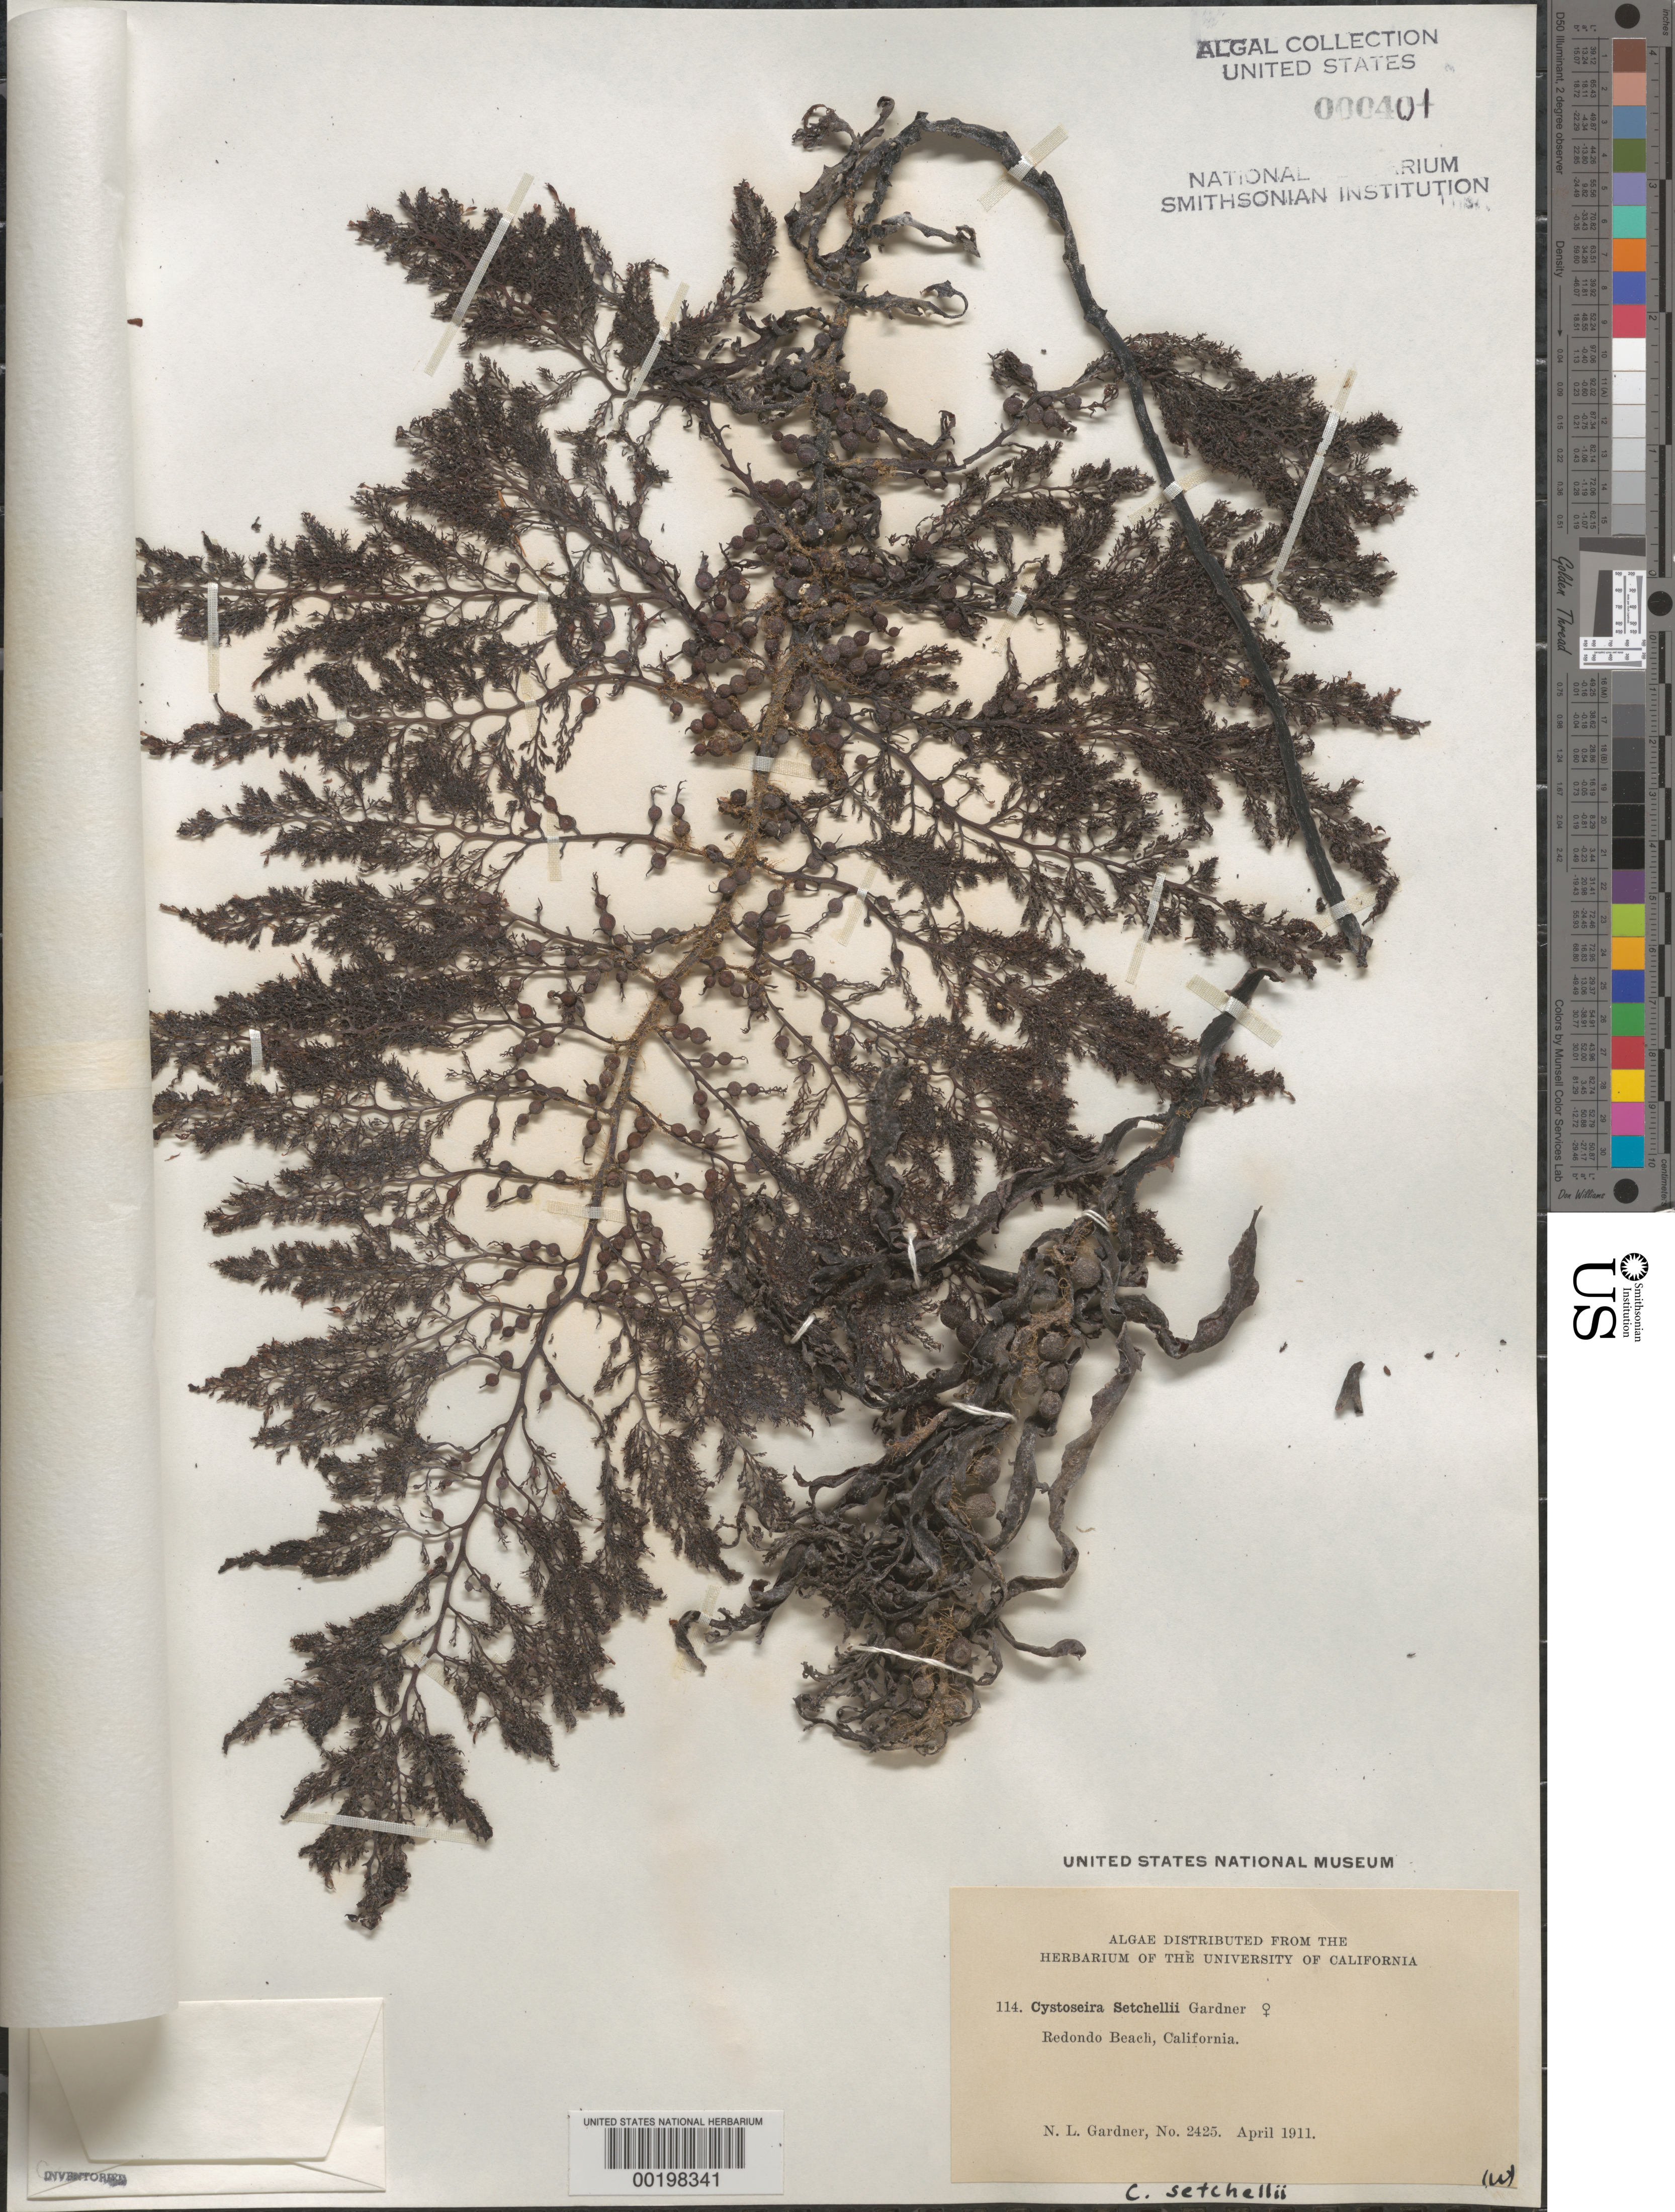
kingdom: Chromista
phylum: Ochrophyta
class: Phaeophyceae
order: Fucales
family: Sargassaceae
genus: Cystoseira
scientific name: Cystoseira setchellii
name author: N.L. Gardner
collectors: N. Gardner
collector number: NLG 2425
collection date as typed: Apr 1911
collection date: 1911-04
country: United States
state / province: California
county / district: Los Angeles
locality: Redondo Beach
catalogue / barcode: US 401